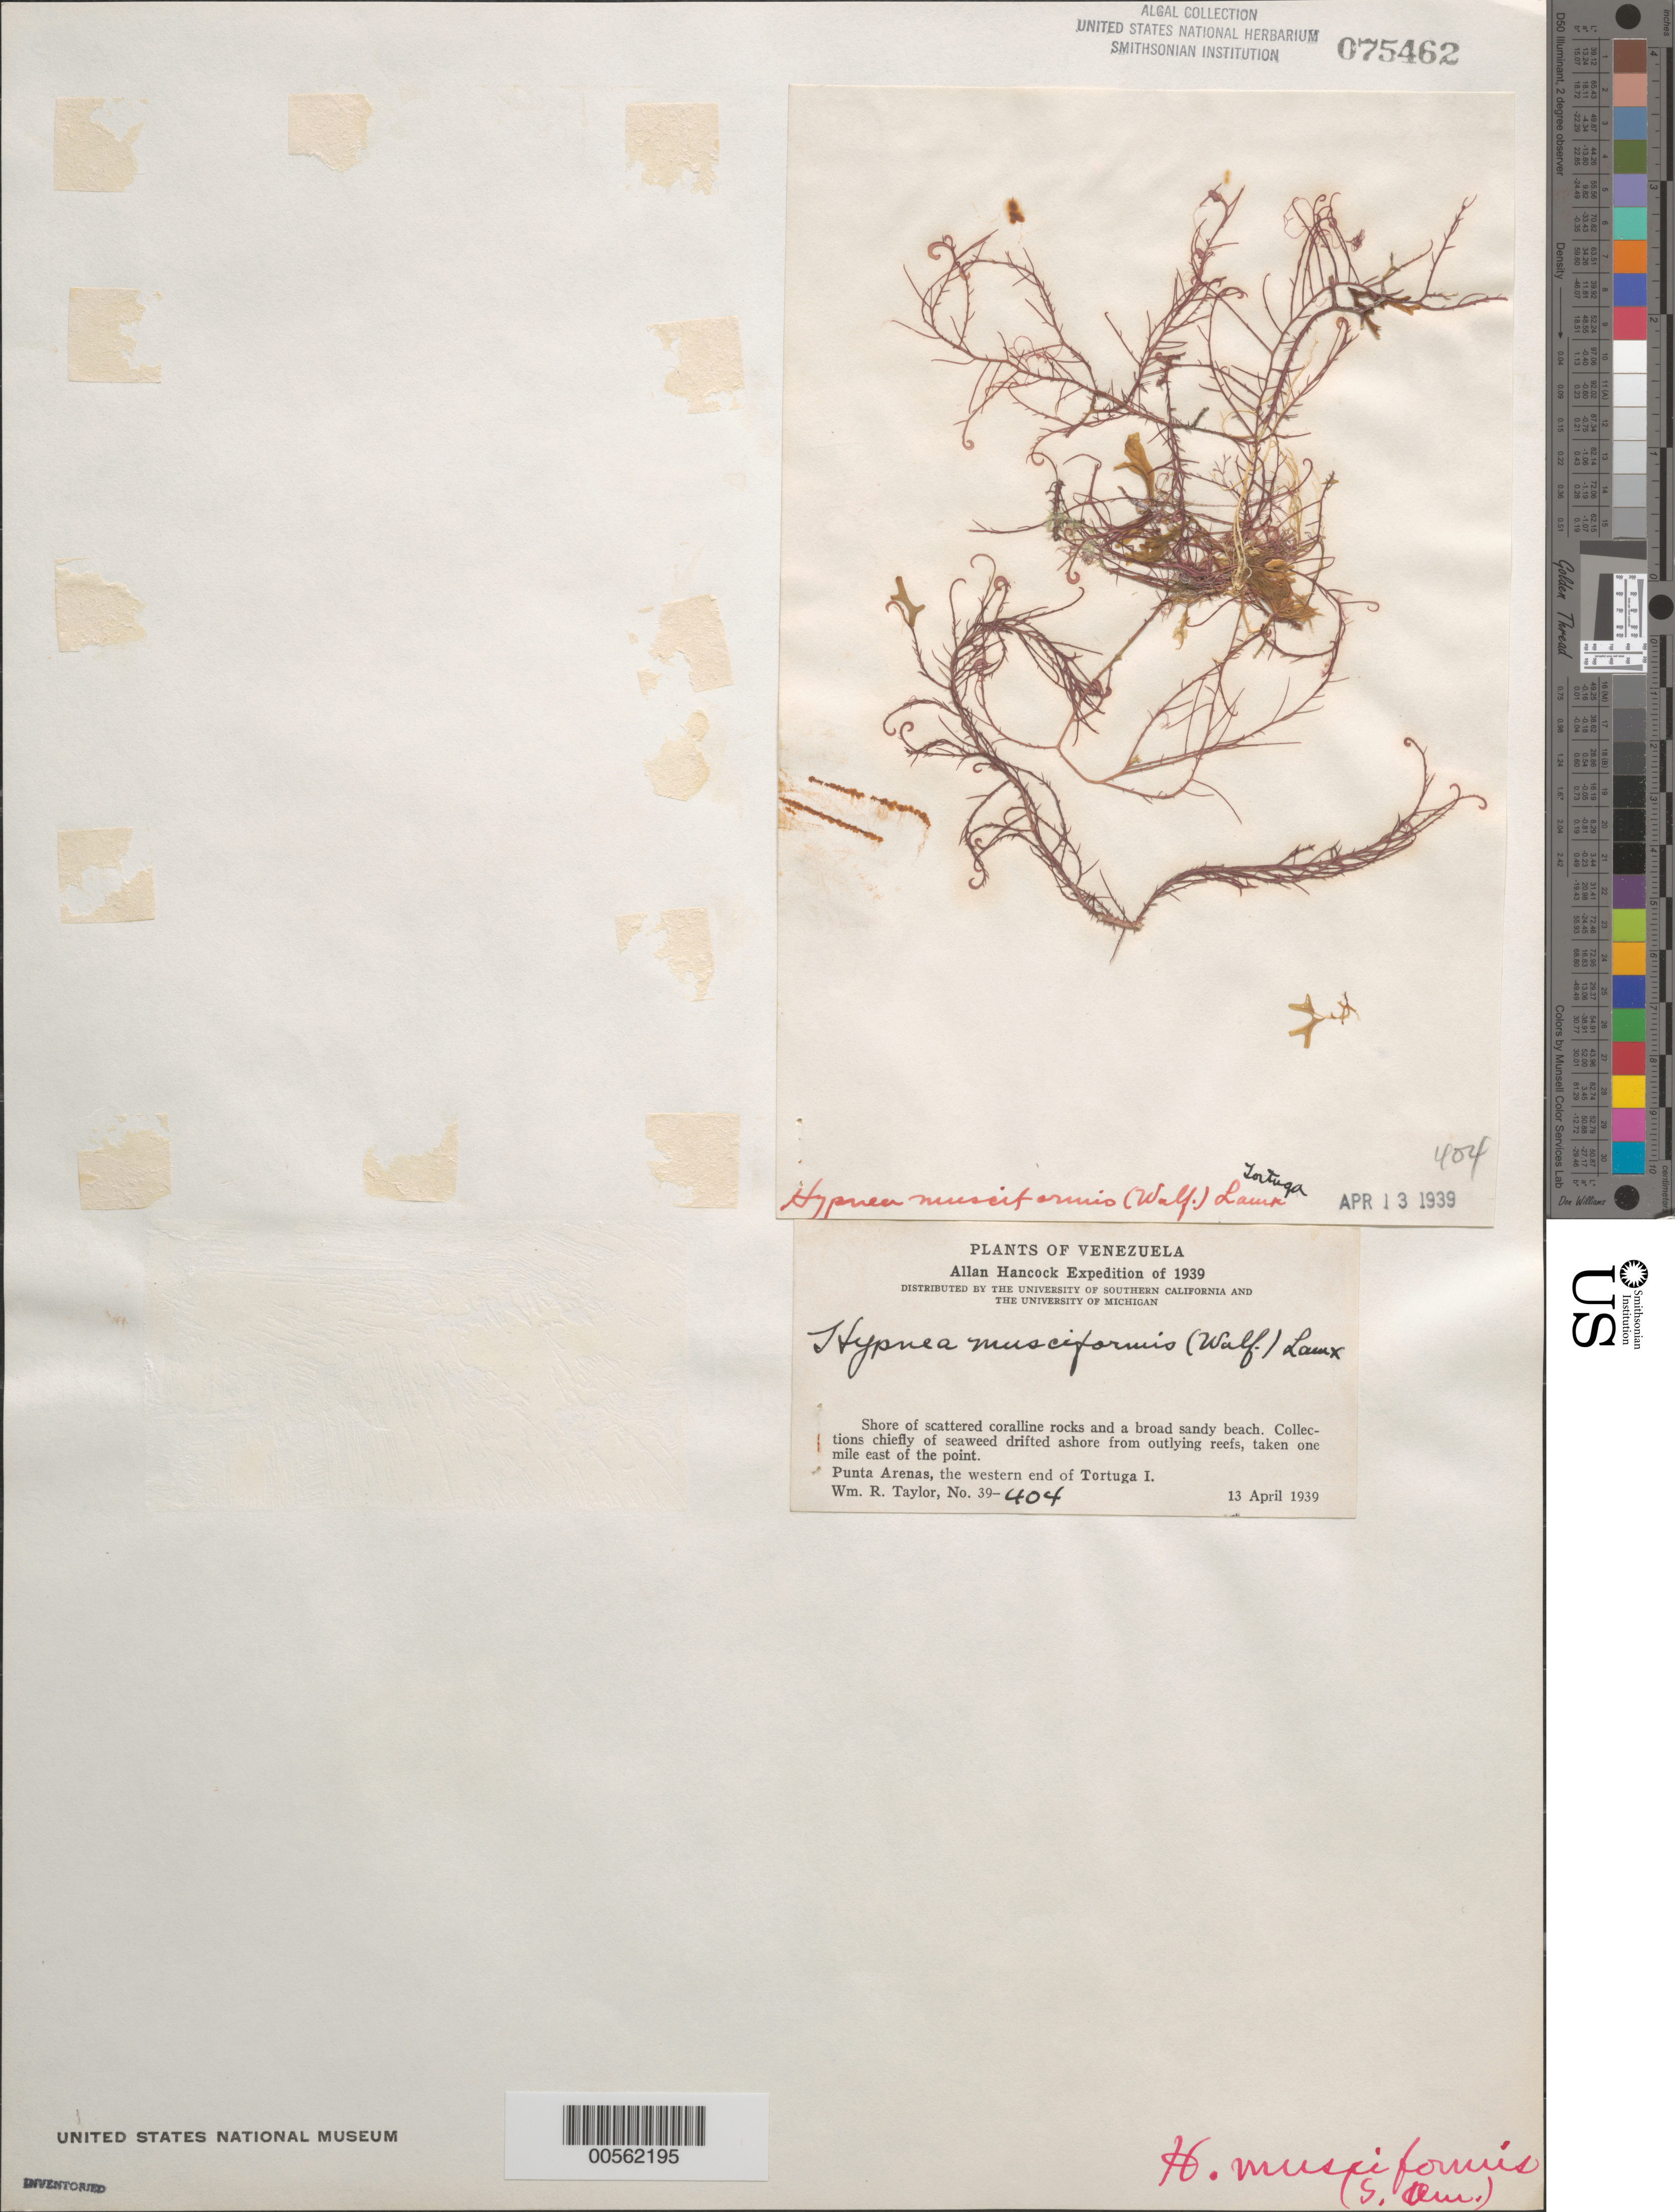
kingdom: Plantae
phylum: Rhodophyta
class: Florideophyceae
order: Gigartinales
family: Cystocloniaceae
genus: Hypnea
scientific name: Hypnea musciformis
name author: (Wulfen) J.V.Lamouroux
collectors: W. R. Taylor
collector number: WRT 39-404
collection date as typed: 13 Apr 1939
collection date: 1939-04-13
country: Venezuela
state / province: Dependencias Federales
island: Isla La Tortuga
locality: Punta Arenas, western end of island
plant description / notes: Allan Hancock Expedition of 1939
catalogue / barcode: US 75462